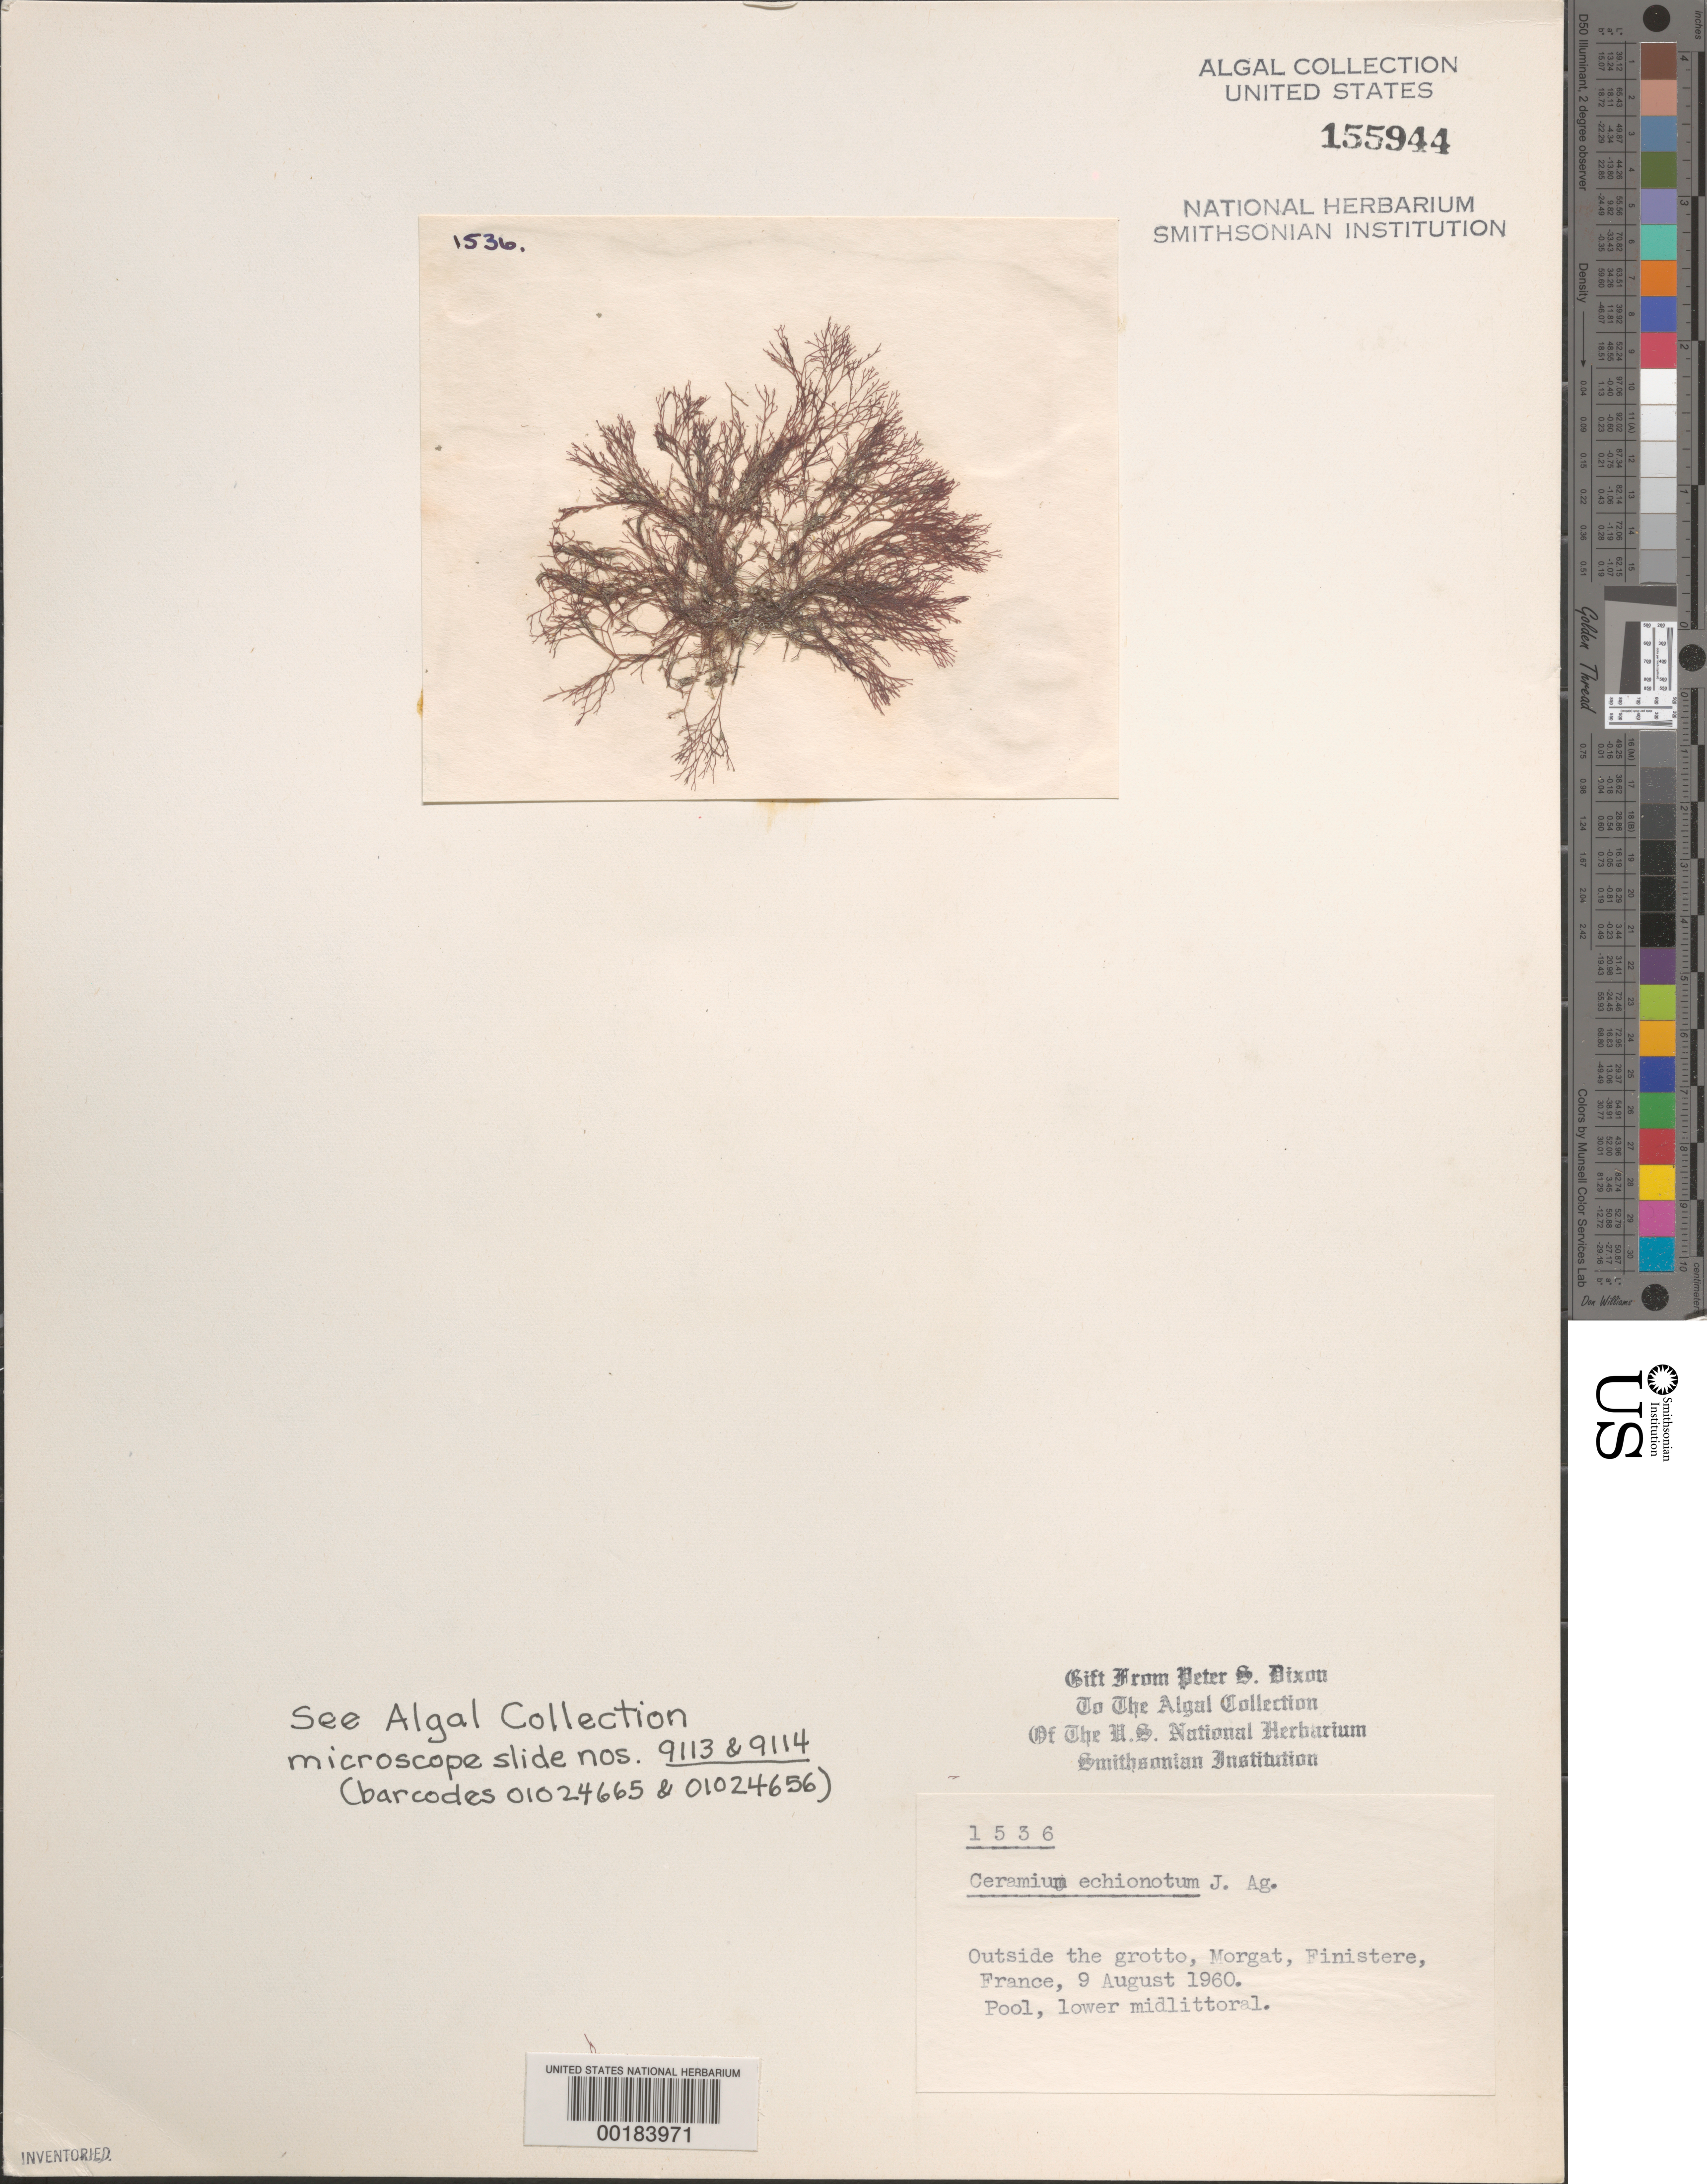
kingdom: Plantae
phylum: Rhodophyta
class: Florideophyceae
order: Ceramiales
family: Ceramiaceae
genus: Ceramium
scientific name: Ceramium echionotum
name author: J. Agardh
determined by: Dixon, P. S.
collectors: P. S. Dixon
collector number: PSD 1536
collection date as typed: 09 Aug 1960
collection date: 1960-08-09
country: France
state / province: Bretagne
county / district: Finistère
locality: Morgat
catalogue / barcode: US 155944